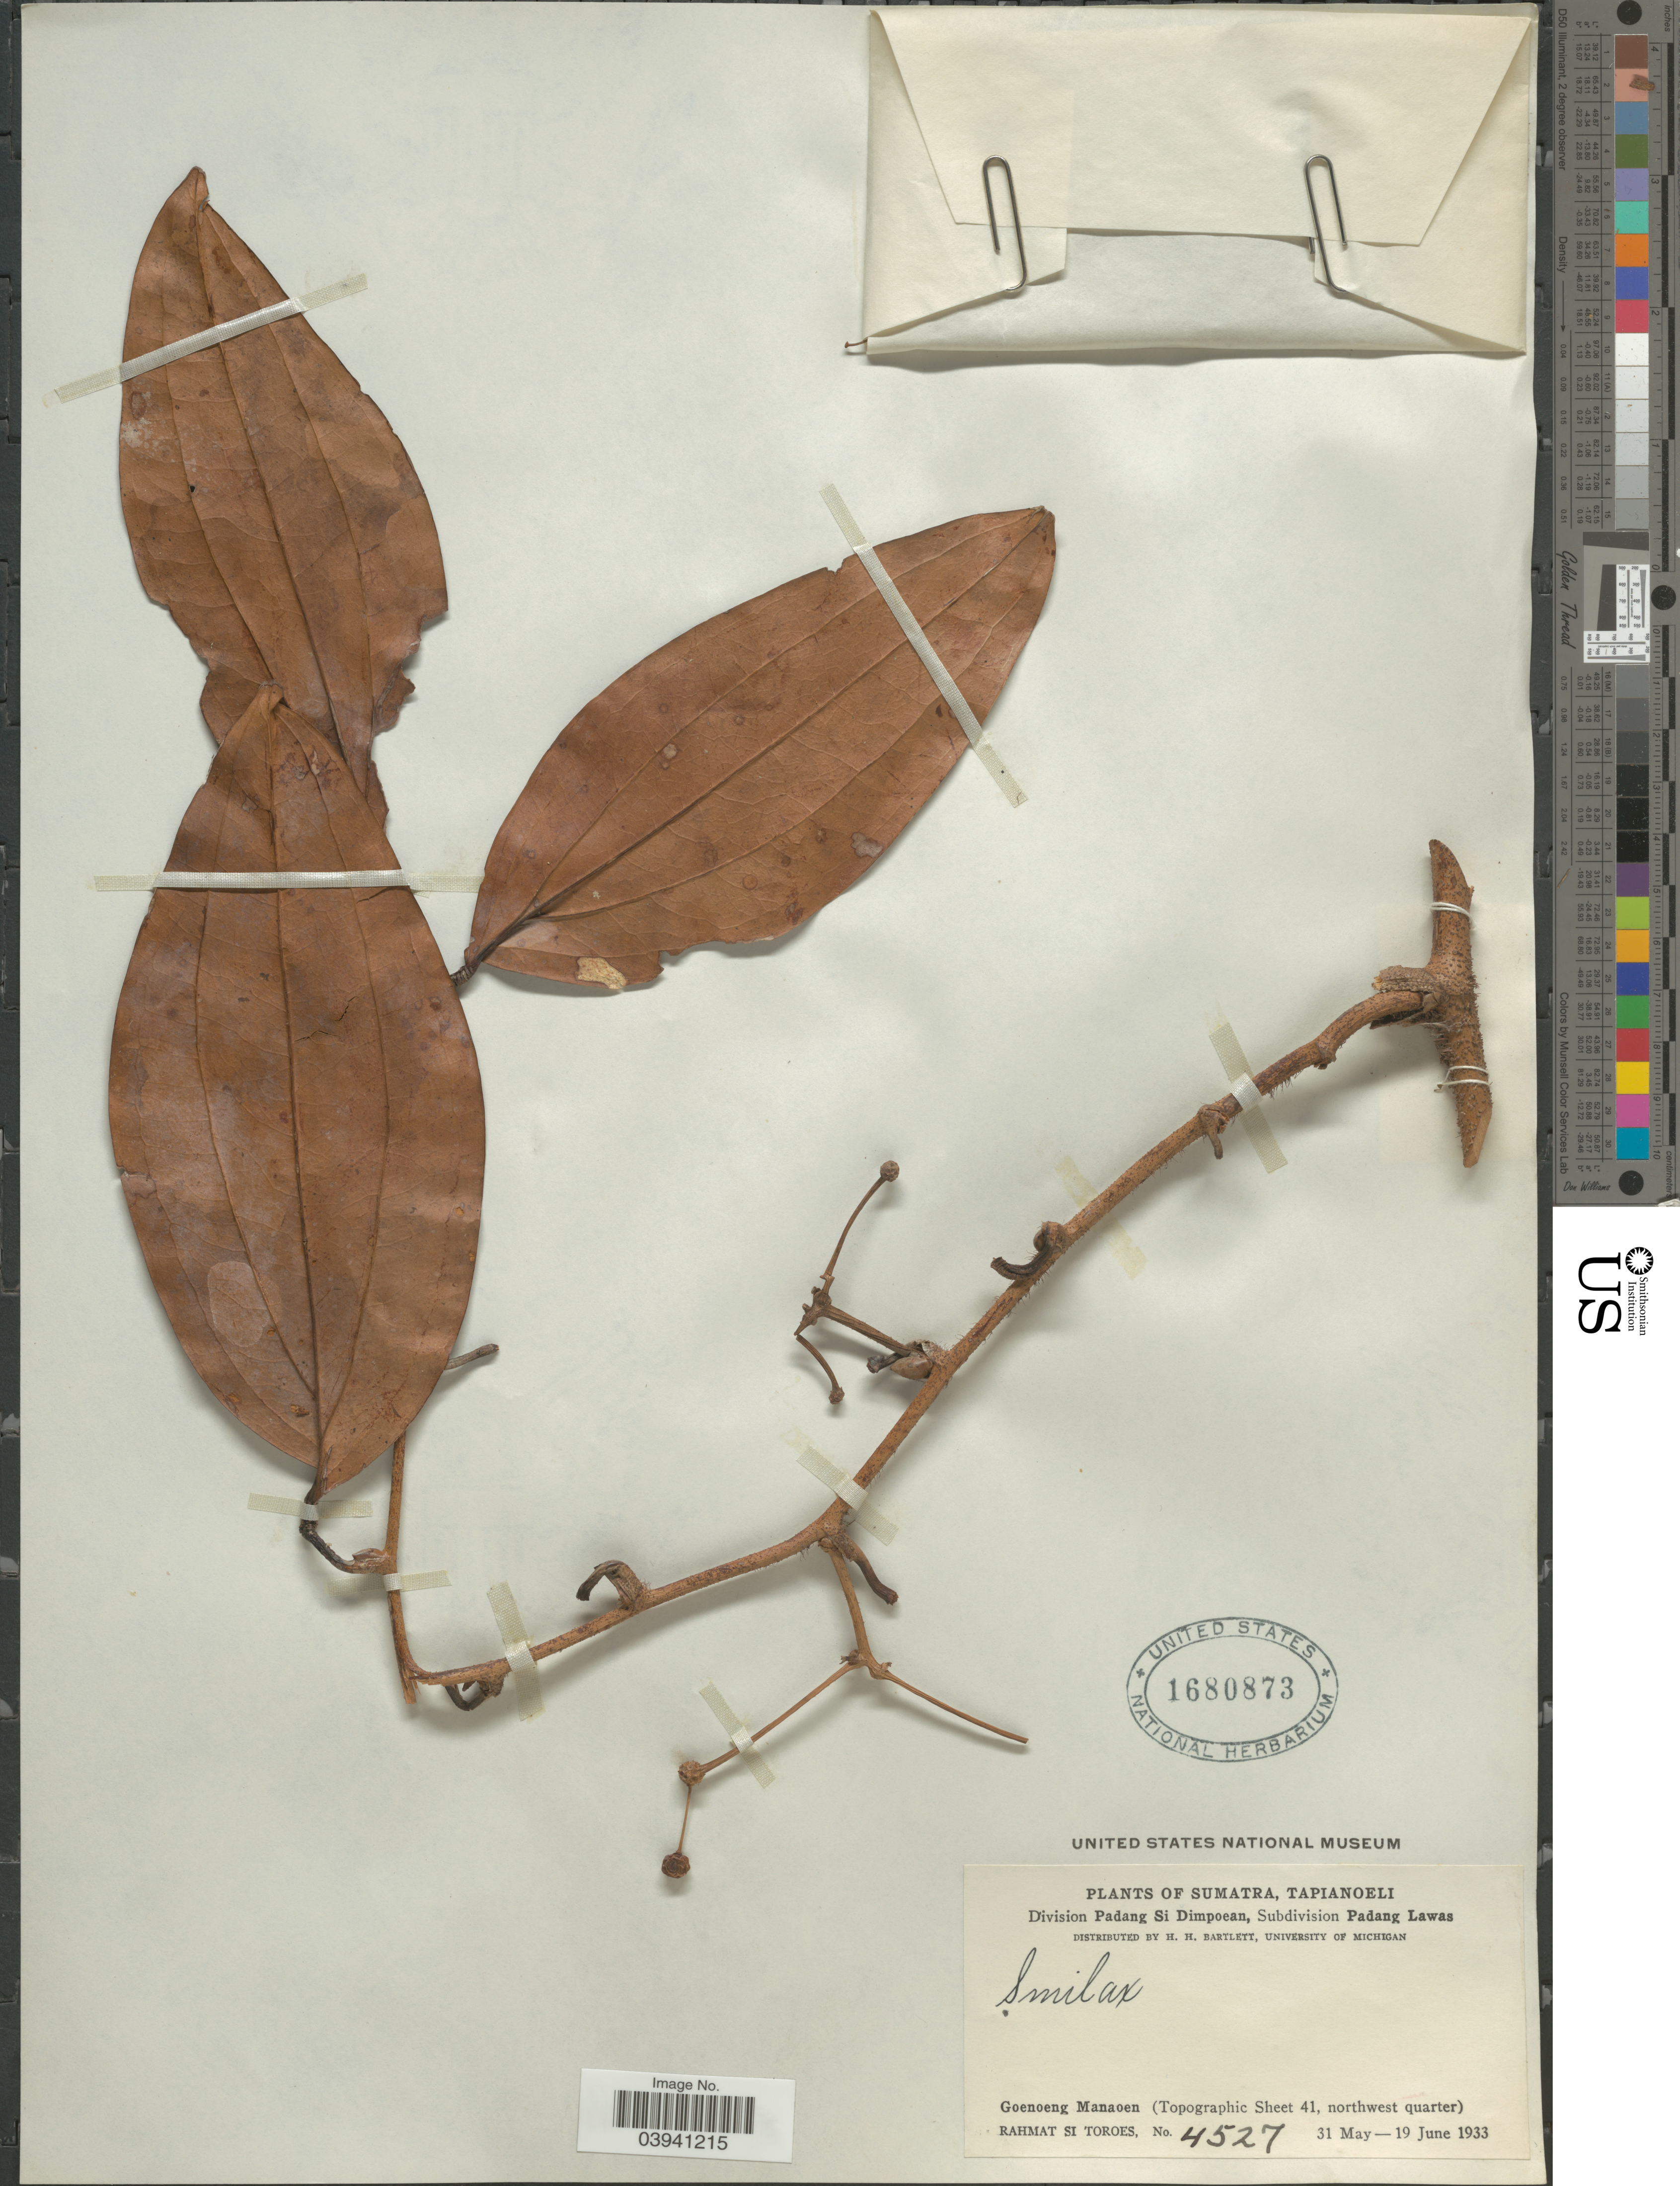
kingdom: Plantae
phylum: Tracheophyta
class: Liliopsida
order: Liliales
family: Smilacaceae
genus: Smilax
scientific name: Smilax sp.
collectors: Rahmat Si Boeea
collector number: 4527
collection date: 1933-05-31/1933-06-19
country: Indonesia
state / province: Sumatra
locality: Tapianoeli. Division Padang Si Dimpoean, Subdivision Padang Lawas. Goenoeng Manaoen (Topographic Sheet 41, northwest quarter).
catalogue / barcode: US 1680873